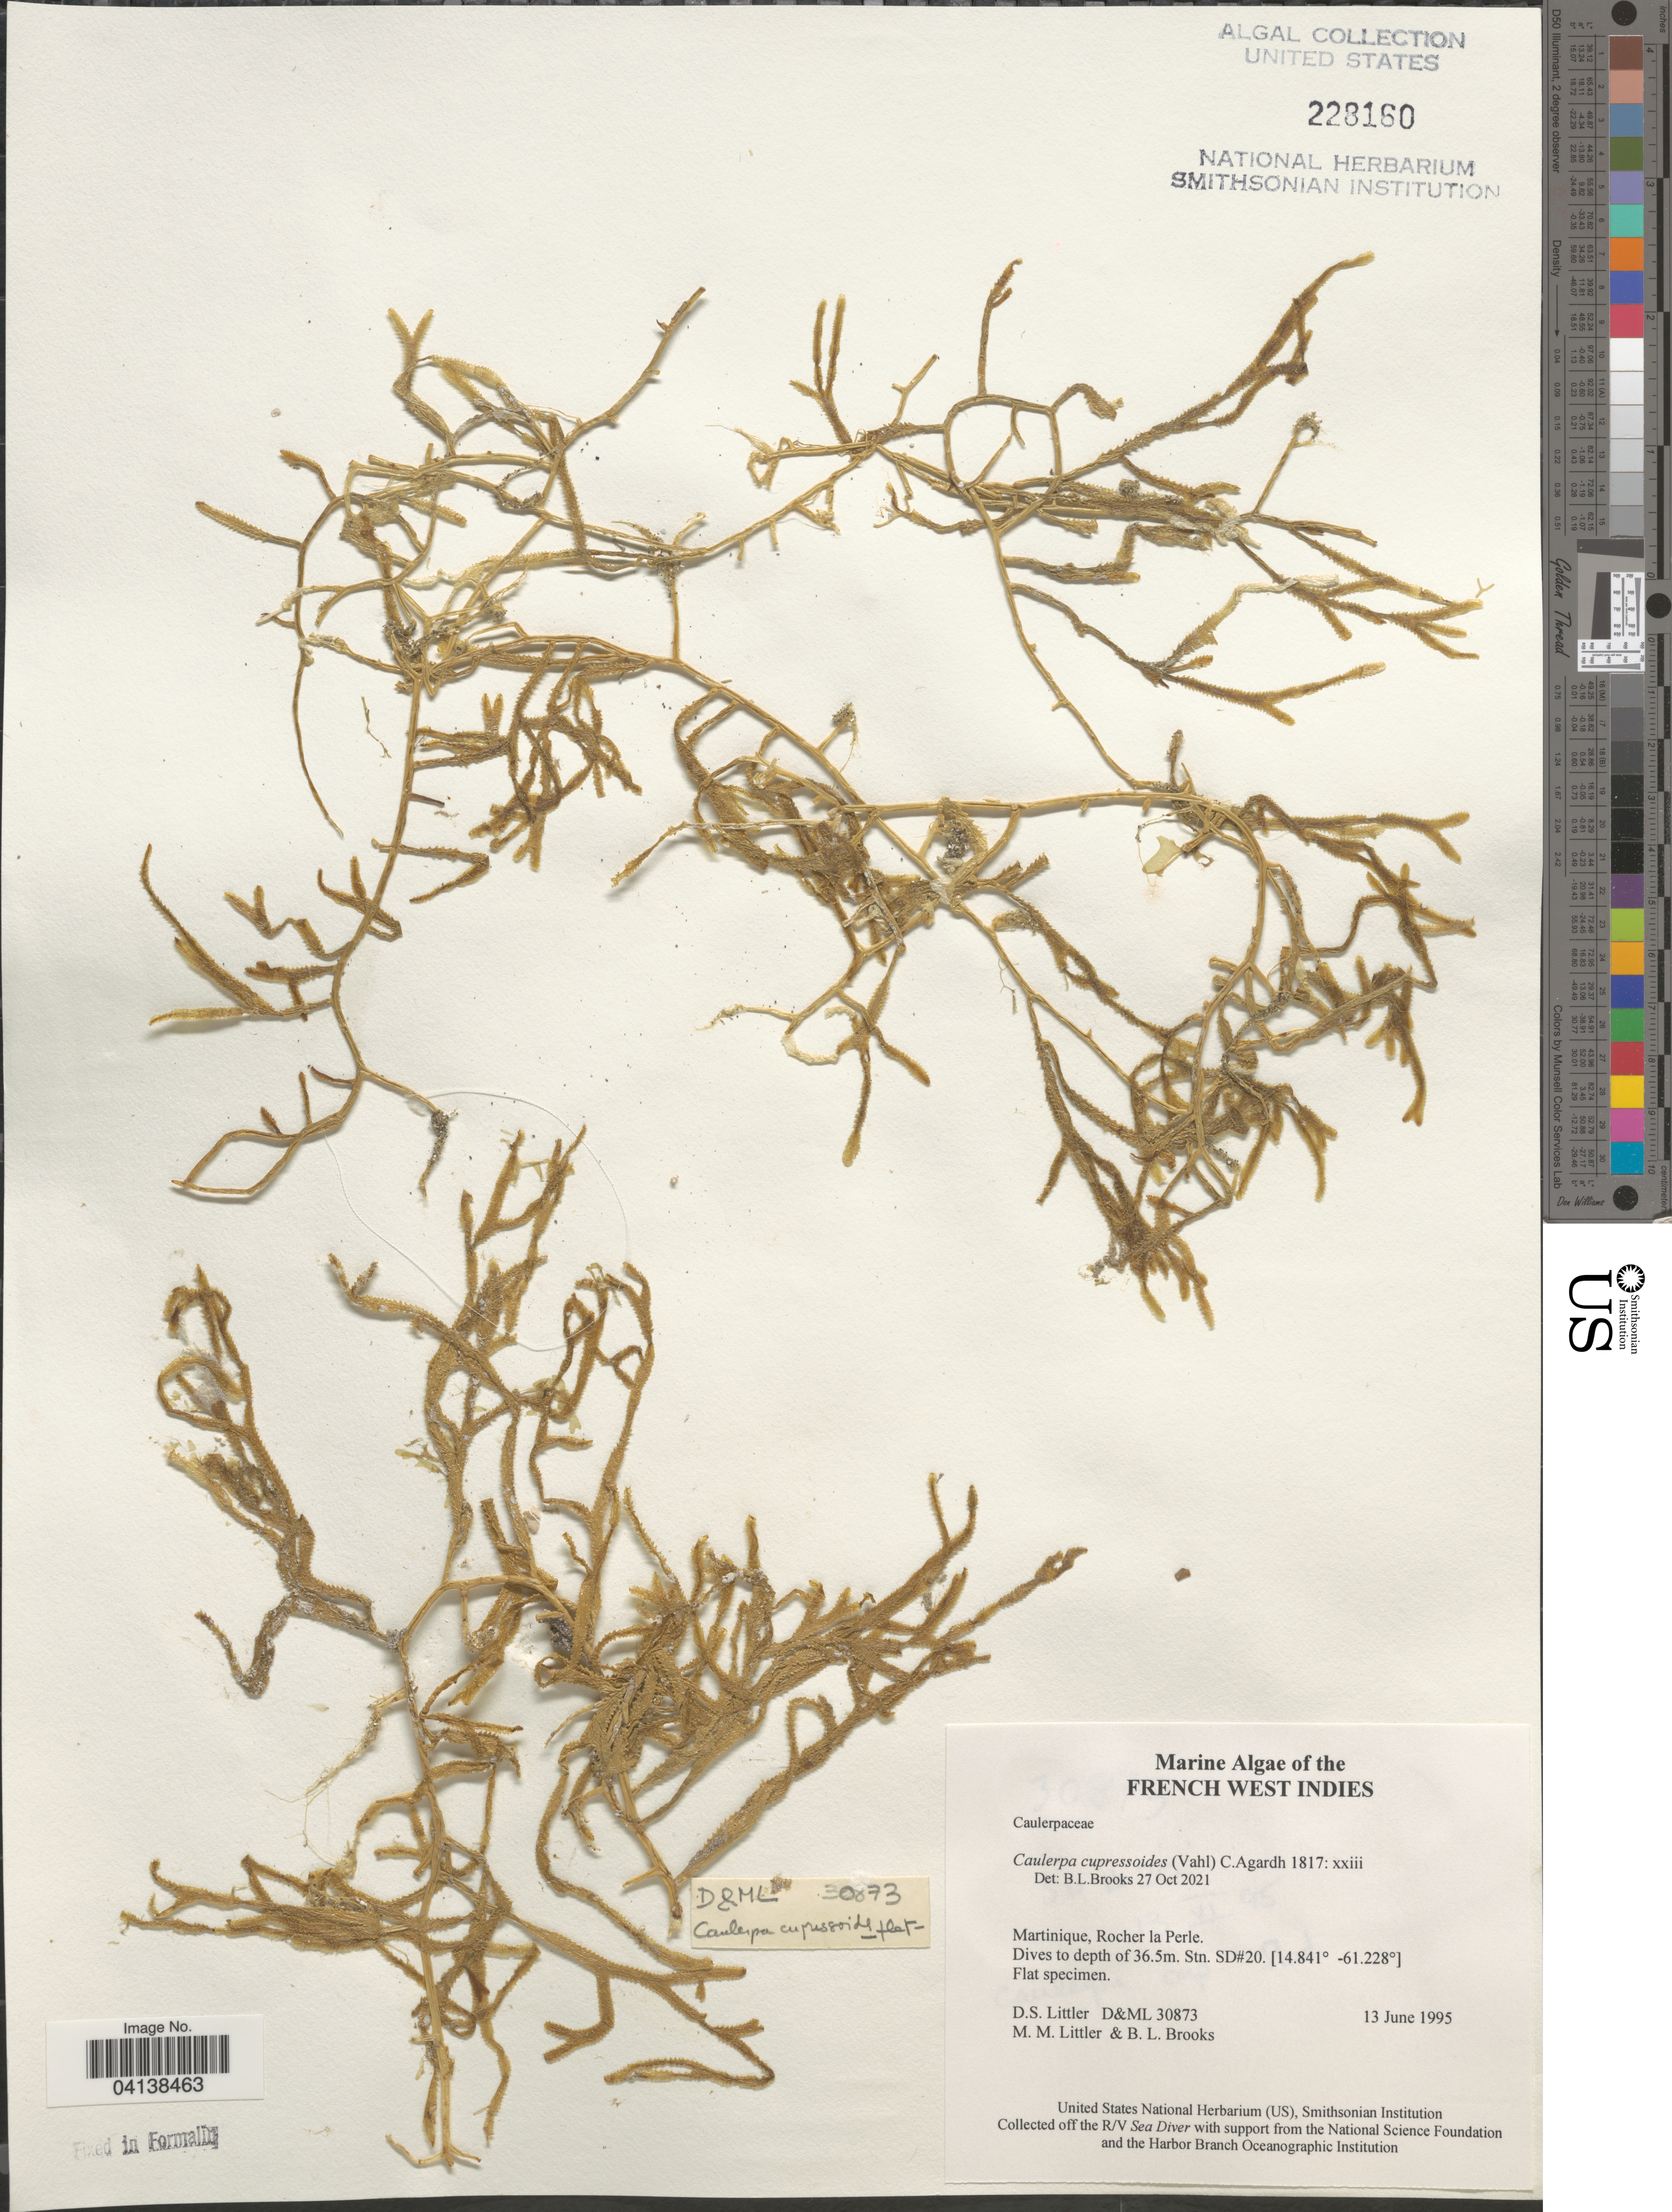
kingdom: Plantae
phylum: Chlorophyta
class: Ulvophyceae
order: Bryopsidales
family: Caulerpaceae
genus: Caulerpa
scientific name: Caulerpa cupressoides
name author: (Vahl) C. Agardh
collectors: D. S. Littler & B. Brooks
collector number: D&ML 30873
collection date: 1995-06-13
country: Martinique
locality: French West Indies. Rocher la Perle. Stn. SD#20.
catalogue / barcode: US 228160